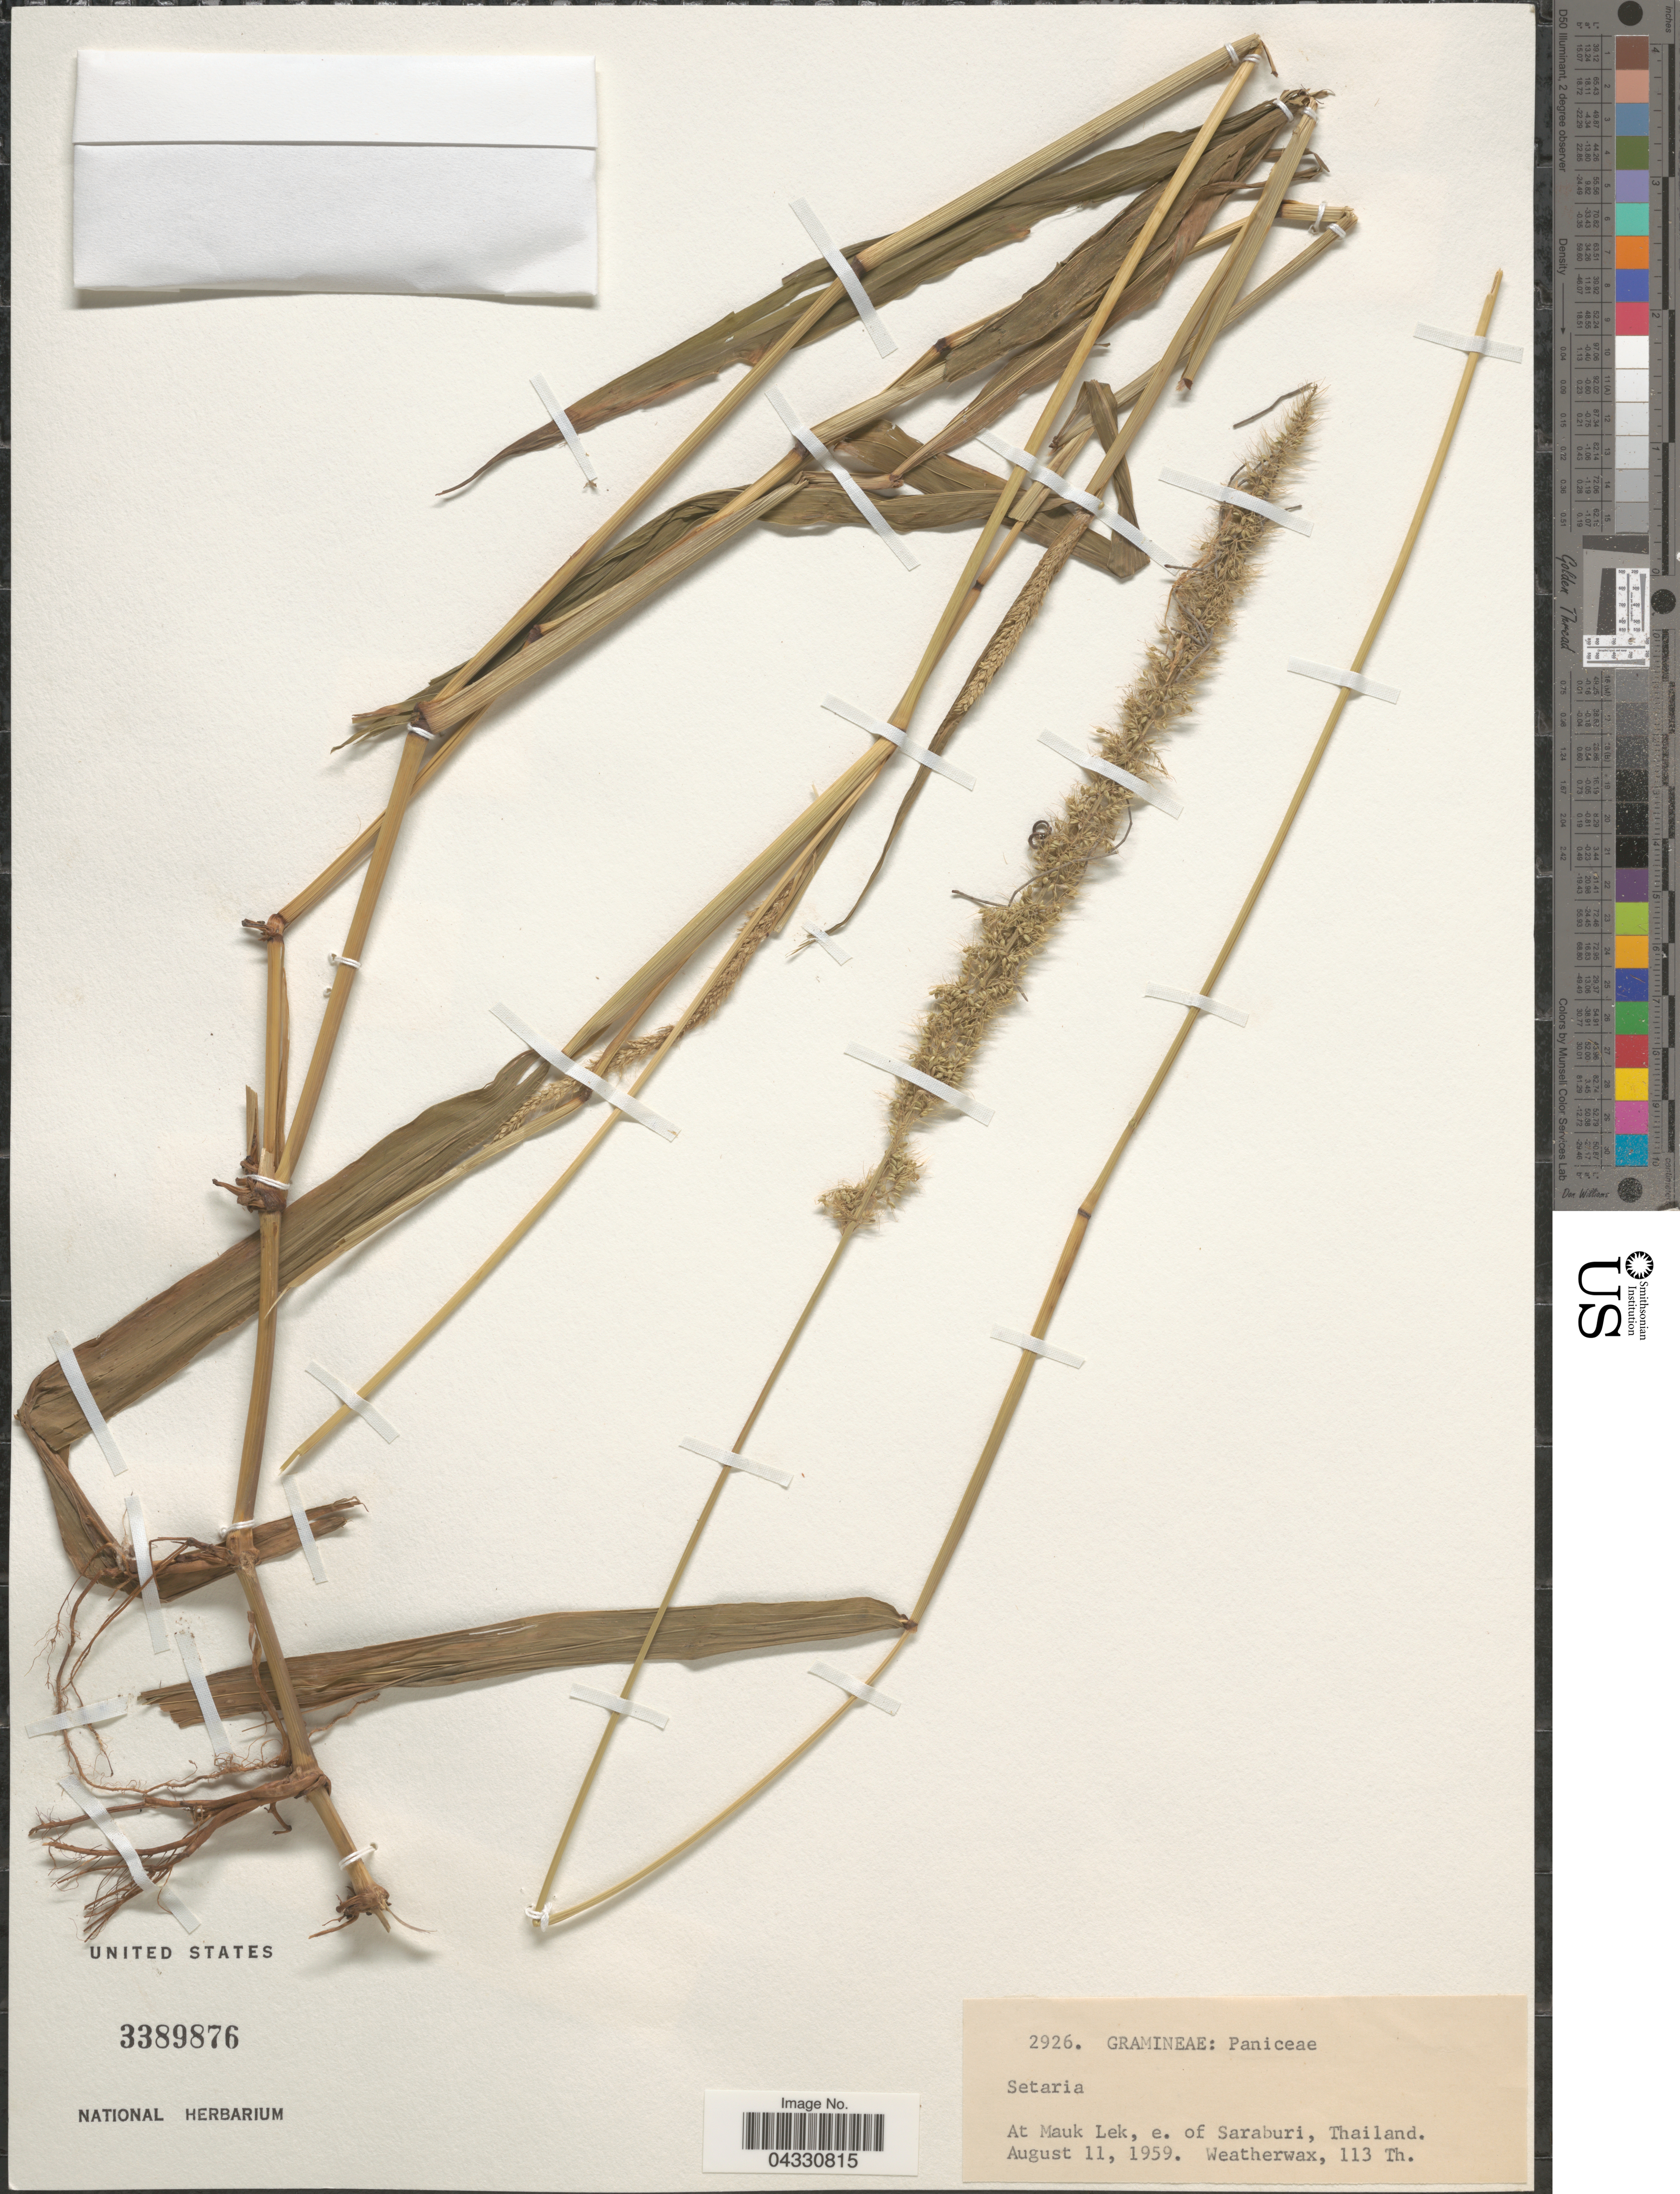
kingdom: Plantae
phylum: Tracheophyta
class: Liliopsida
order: Poales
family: Poaceae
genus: Setaria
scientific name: Setaria sp.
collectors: -. Weatherwax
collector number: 113Th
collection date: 1959-08-11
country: Thailand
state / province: Saraburi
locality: At Mauk Lek, e. of Saraburi.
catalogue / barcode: US 3389876